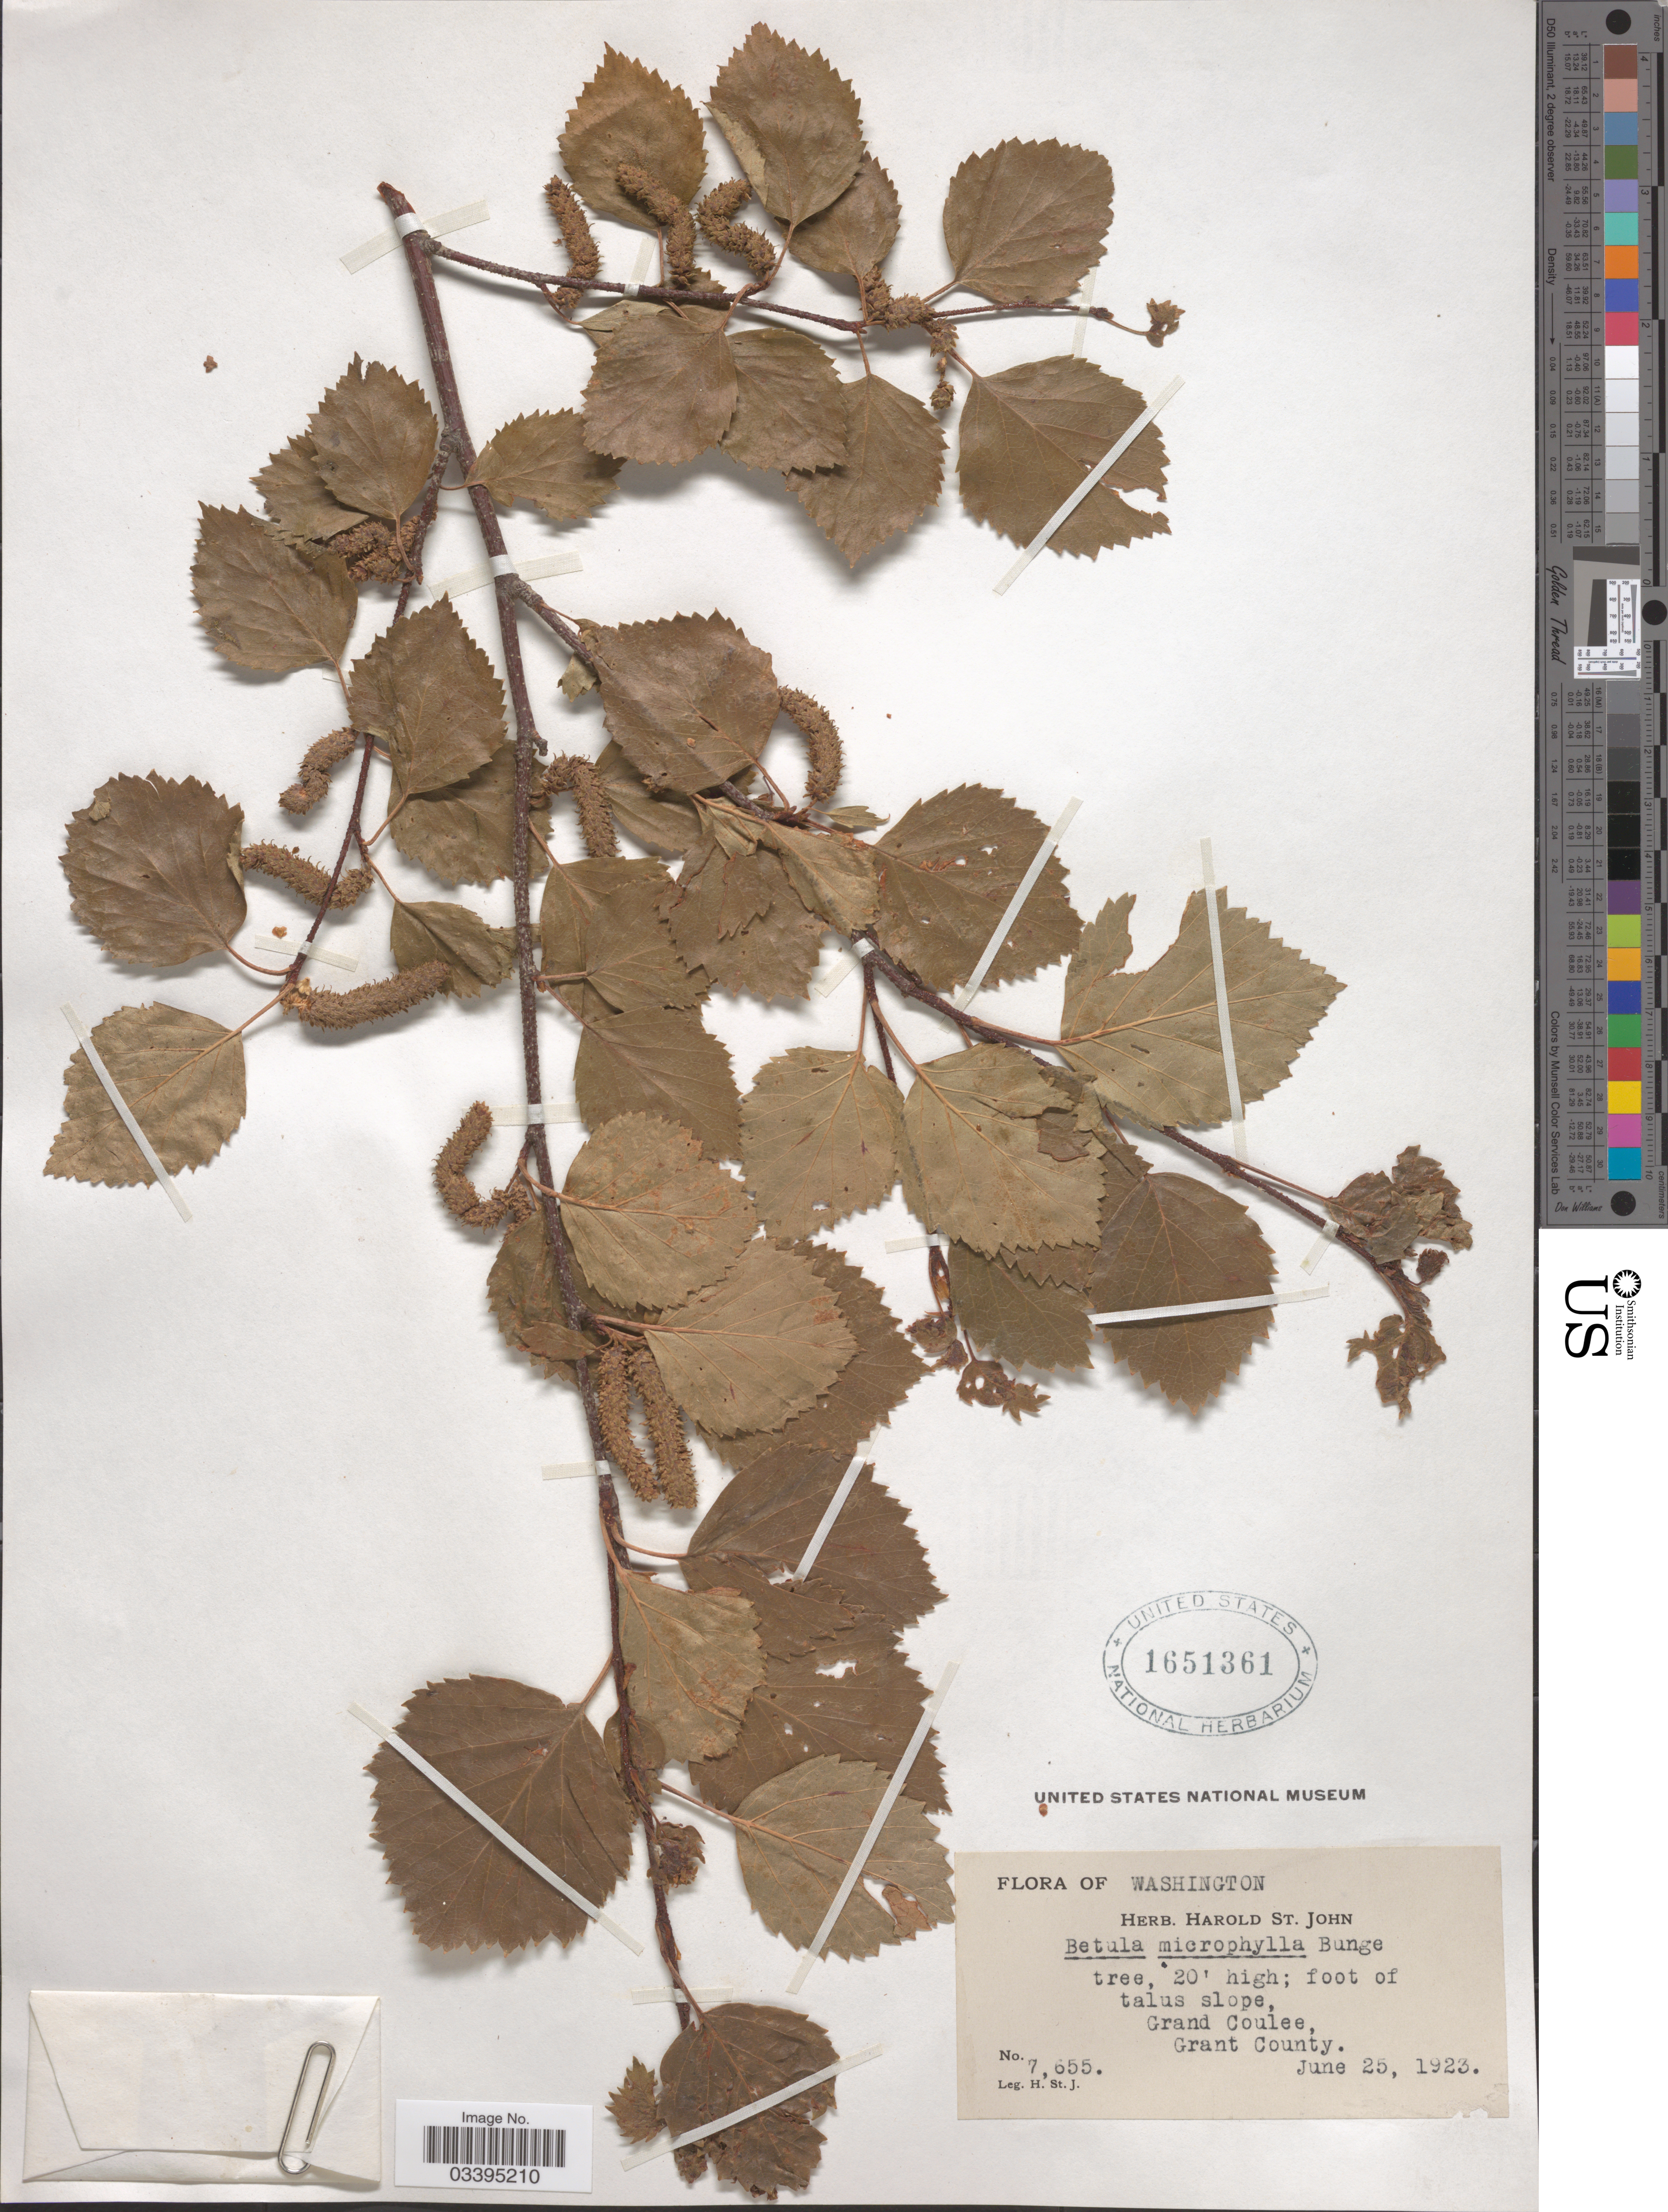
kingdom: Plantae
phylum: Tracheophyta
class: Magnoliopsida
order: Fagales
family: Betulaceae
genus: Betula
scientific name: Betula fontinalis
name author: Sarg.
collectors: H. St. John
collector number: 7655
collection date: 1923-06-25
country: United States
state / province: Washington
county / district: Grant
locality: Grand Coulee, Grant County.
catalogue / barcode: US 1651361